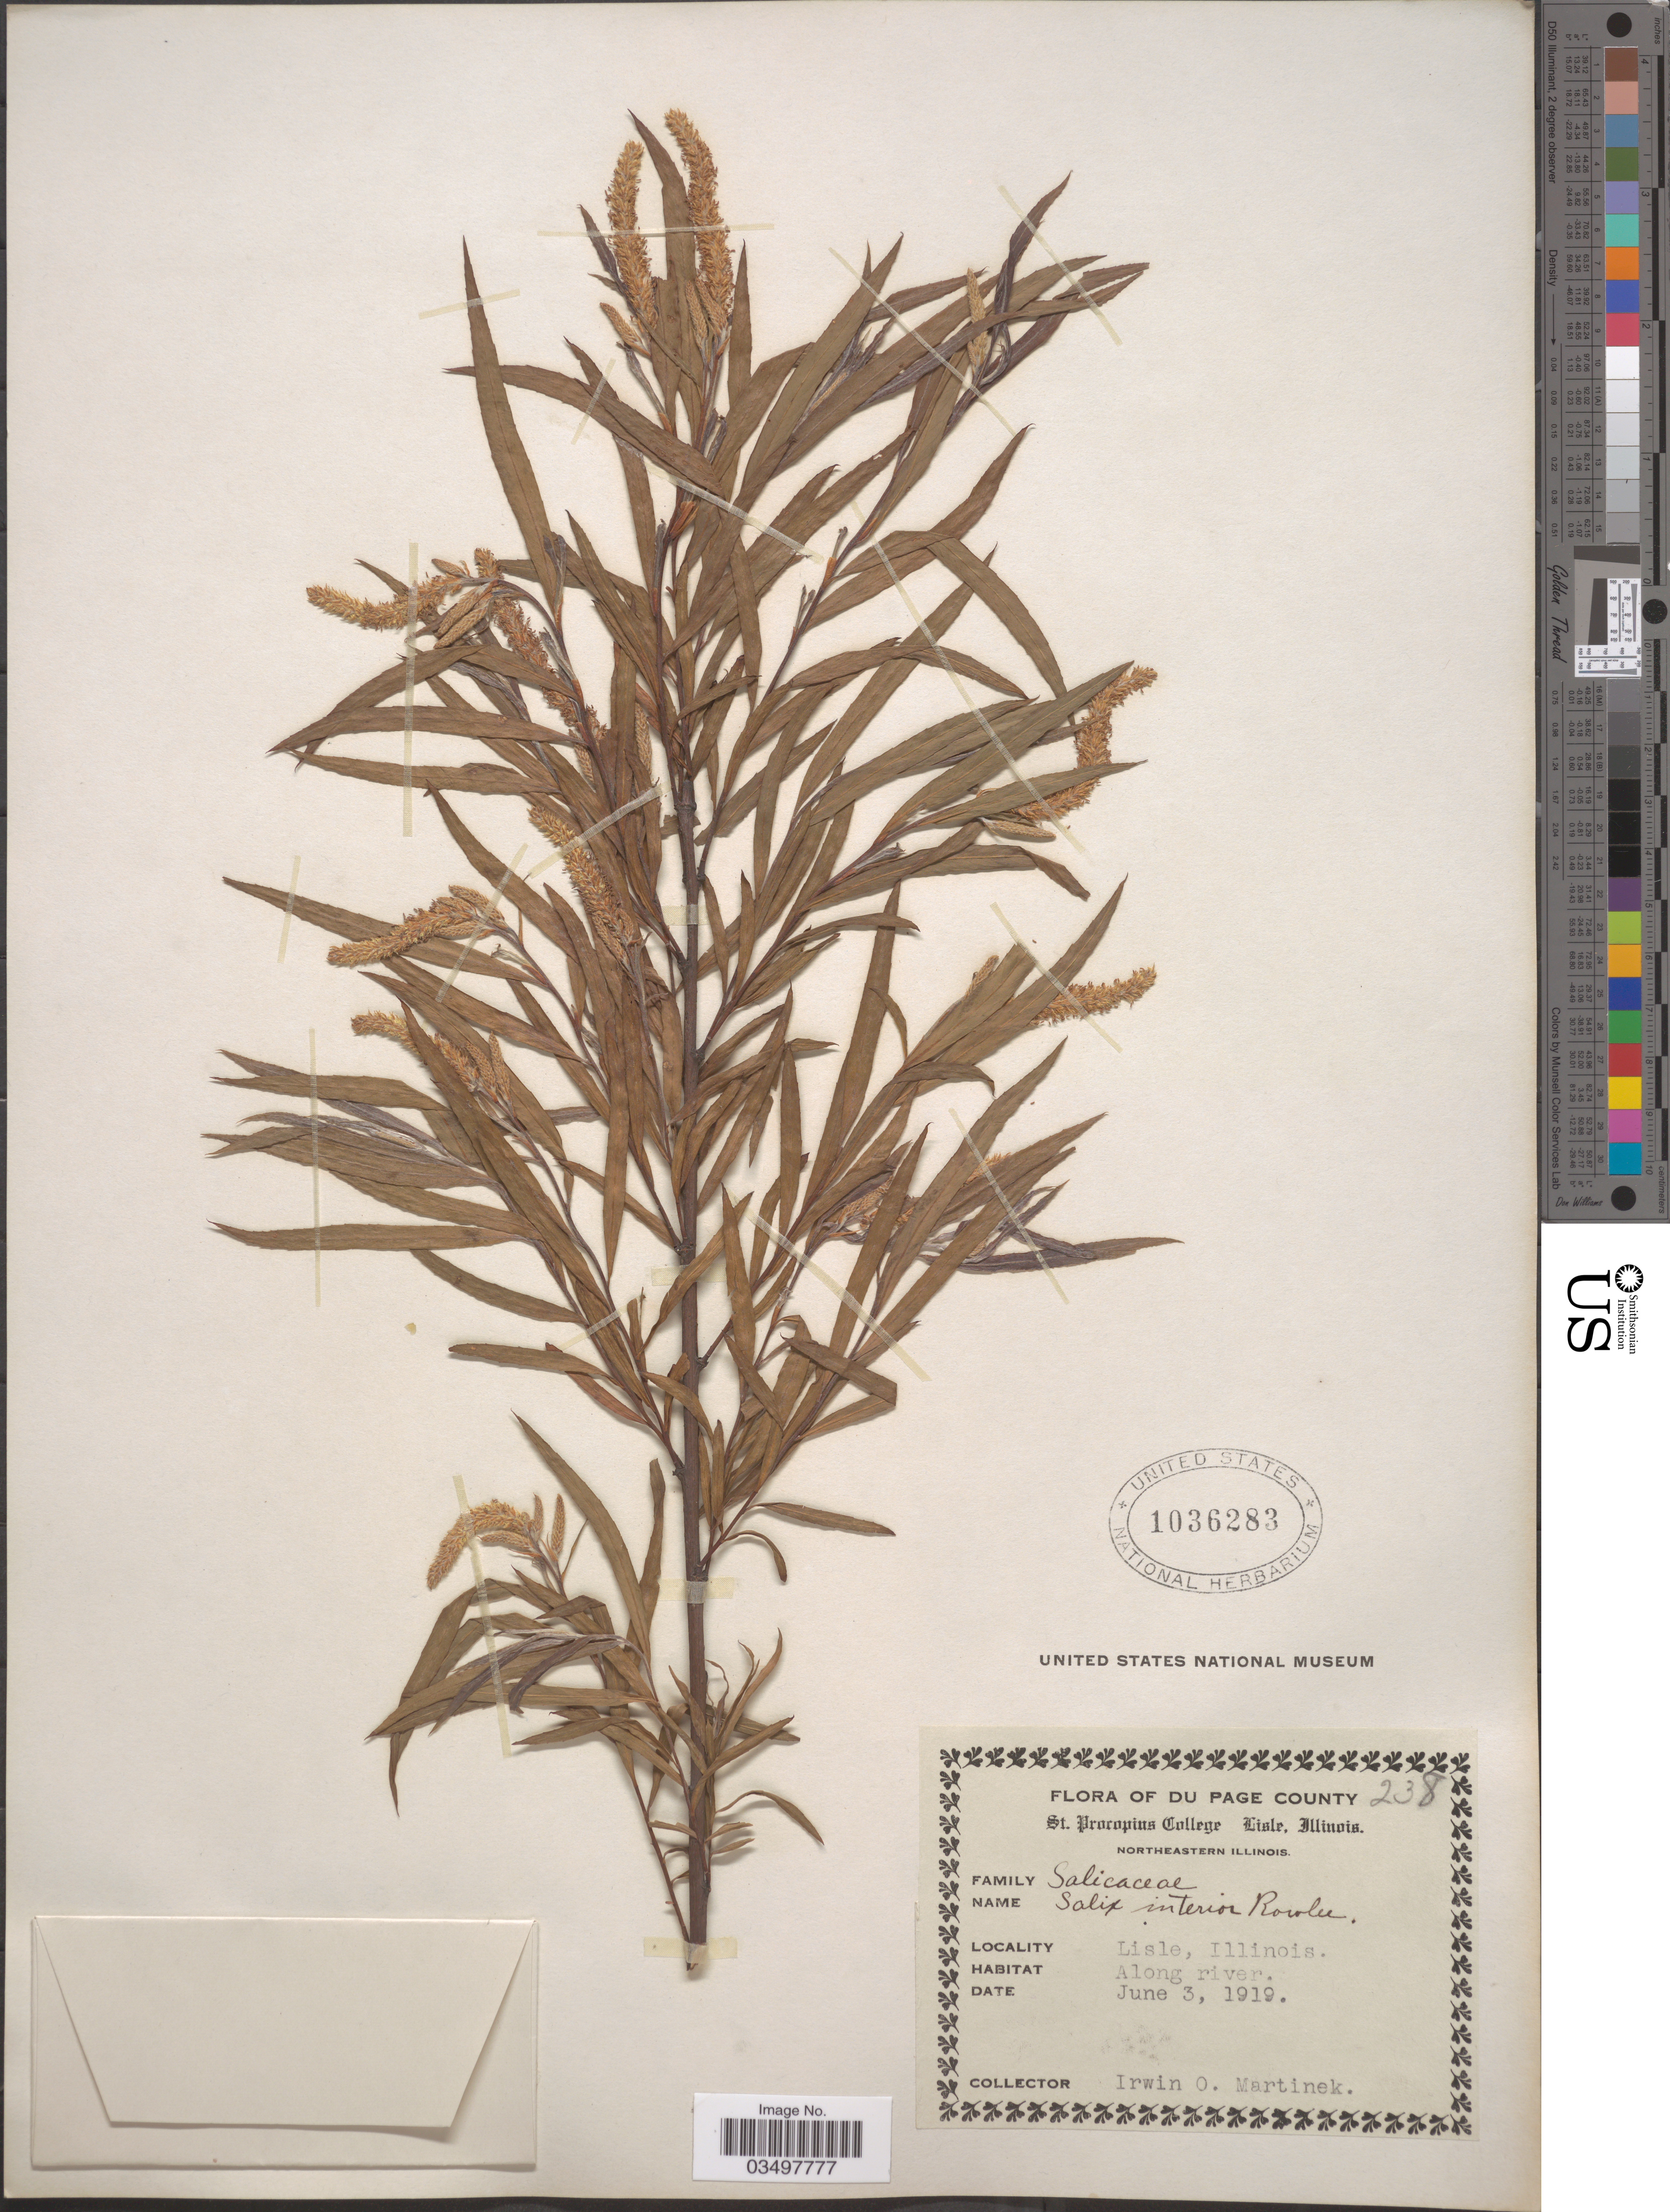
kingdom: Plantae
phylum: Tracheophyta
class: Magnoliopsida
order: Malpighiales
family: Salicaceae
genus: Salix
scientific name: Salix interior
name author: Rowlee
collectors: I. Martinek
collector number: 238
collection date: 1919-06-03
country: United States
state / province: Illinois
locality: Du Page County, Northeastern Illinois, Lisle. Along river.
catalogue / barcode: US 1036283